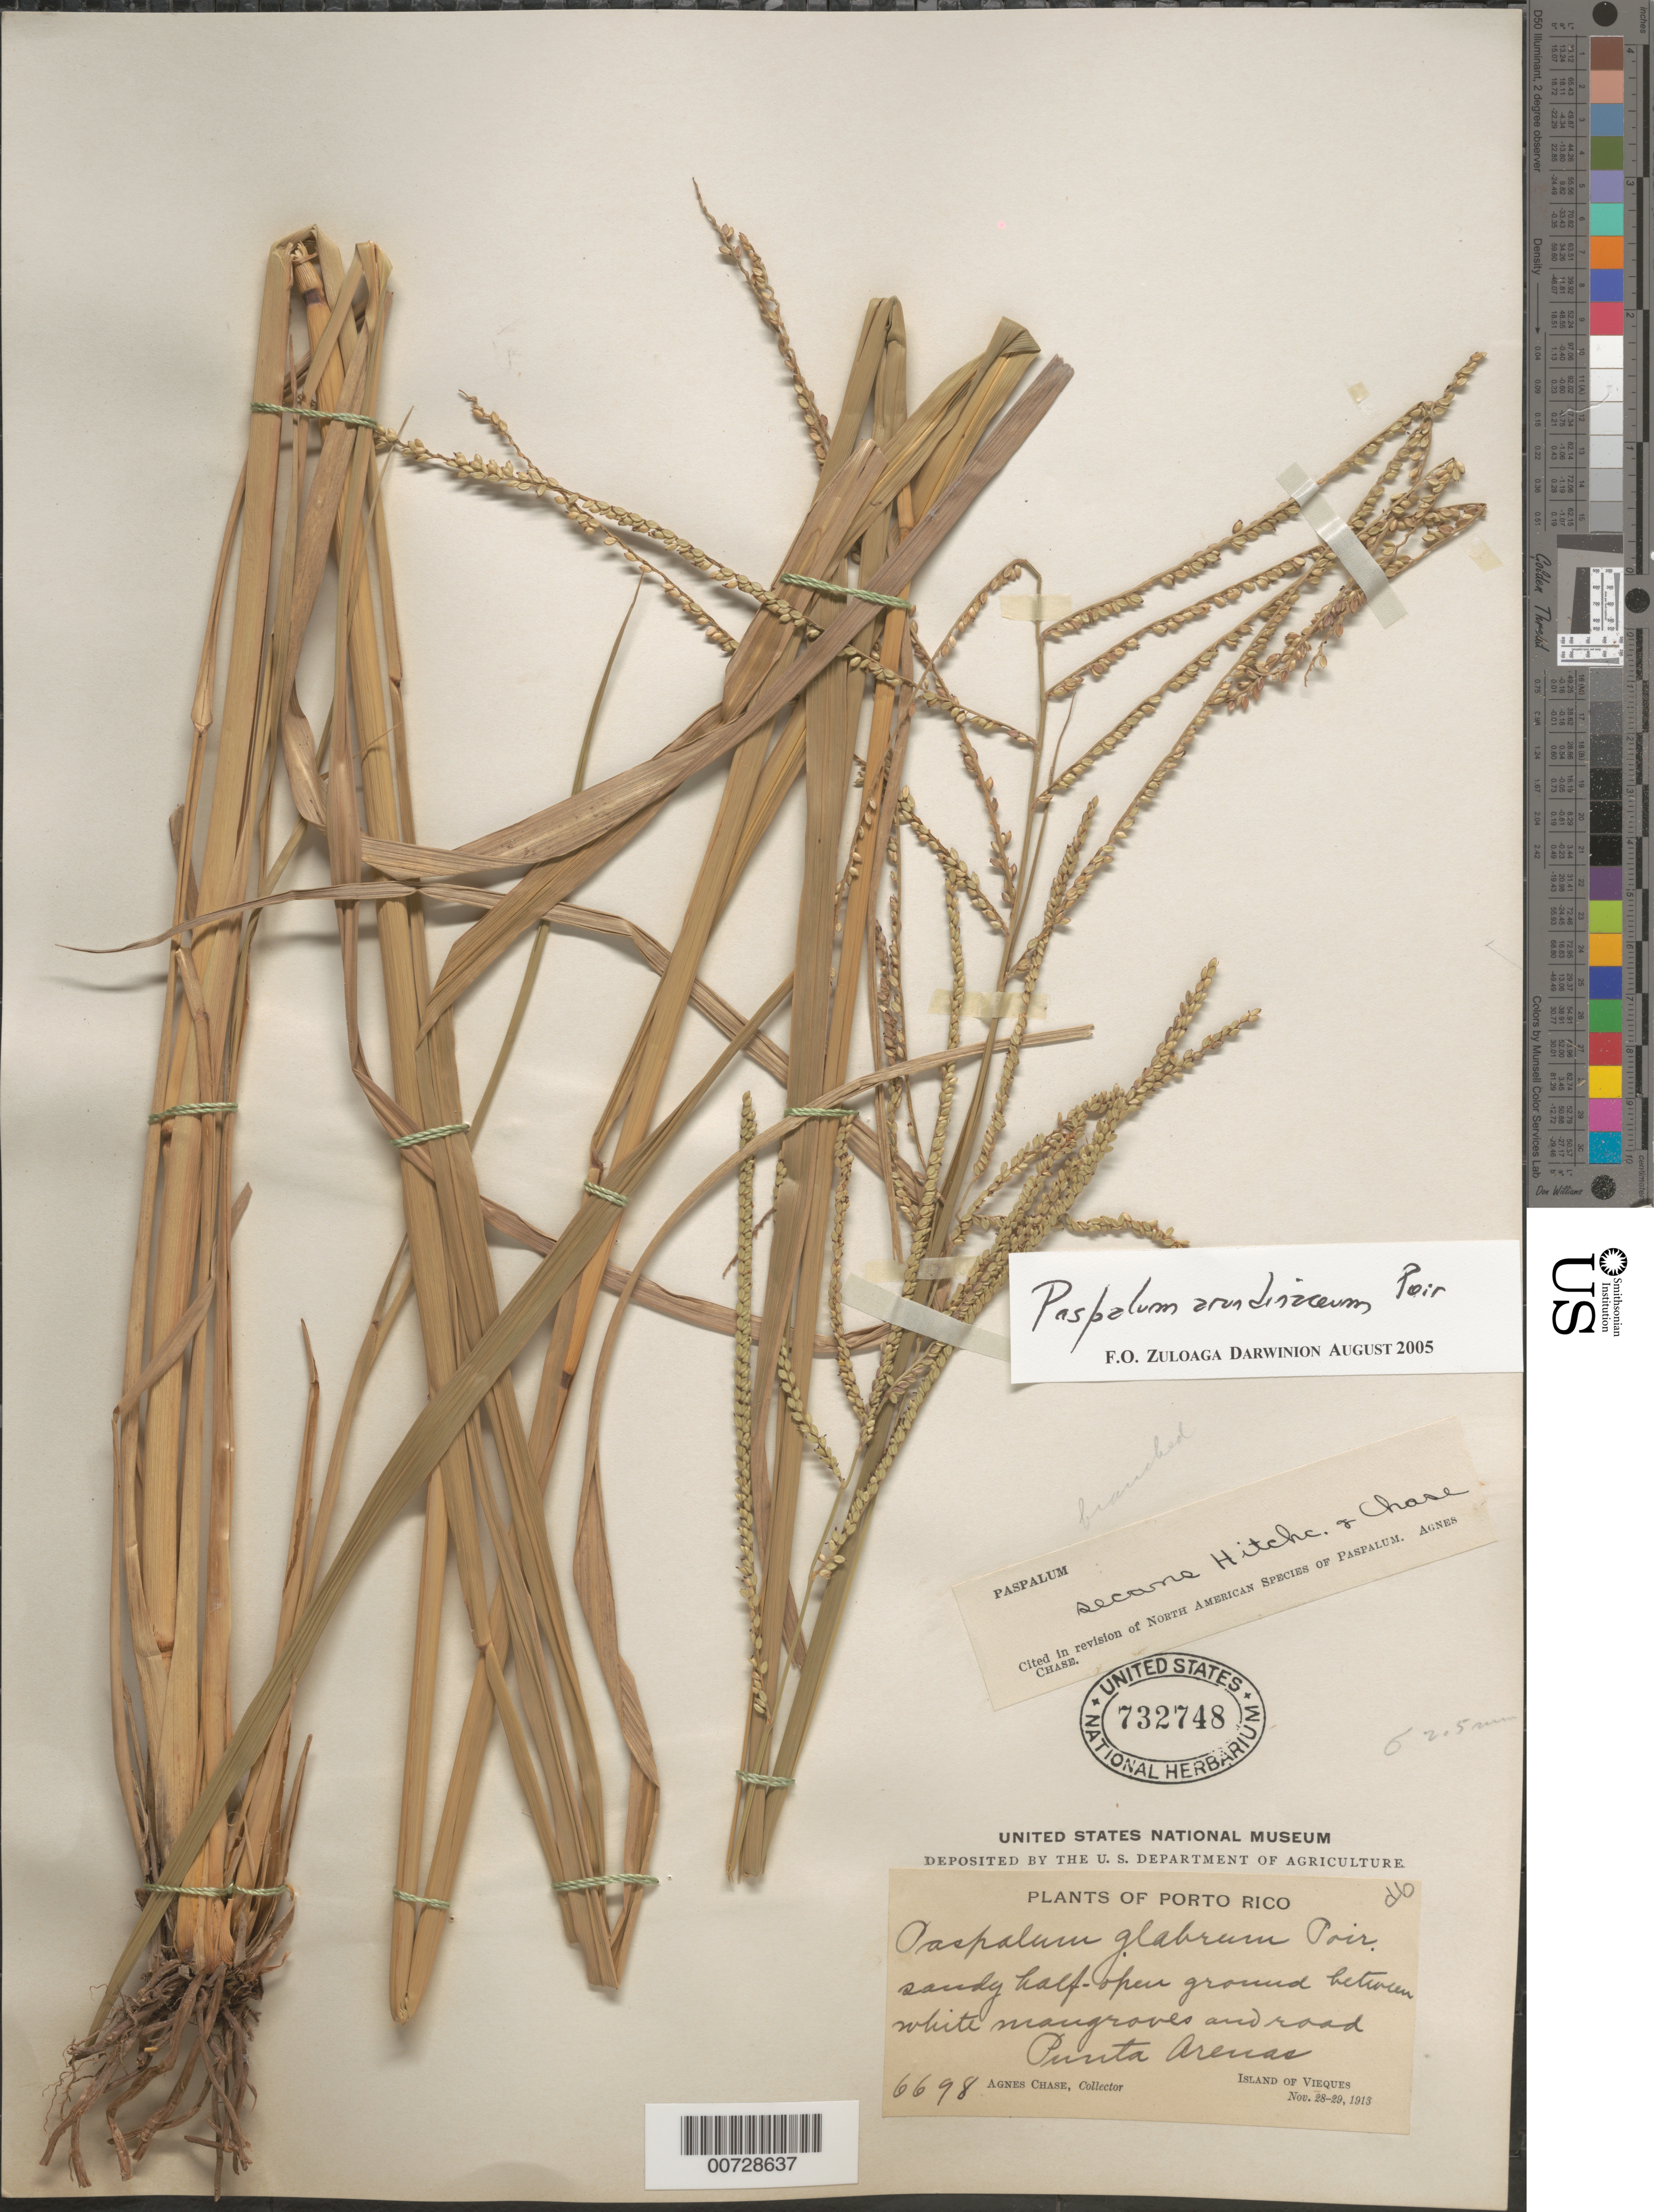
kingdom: Plantae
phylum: Tracheophyta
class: Liliopsida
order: Poales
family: Poaceae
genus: Paspalum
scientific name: Paspalum arundinaceum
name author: Poir.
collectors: A. Chase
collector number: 6698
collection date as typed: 28 Nov 1913 to 29 Nov 1913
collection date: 1913-11-28/1913-11-29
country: Puerto Rico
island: Vieques I.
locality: Punta Arenas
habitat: Sandy half-open ground btw white mangrove and road Punta Arenas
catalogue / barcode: US 732748